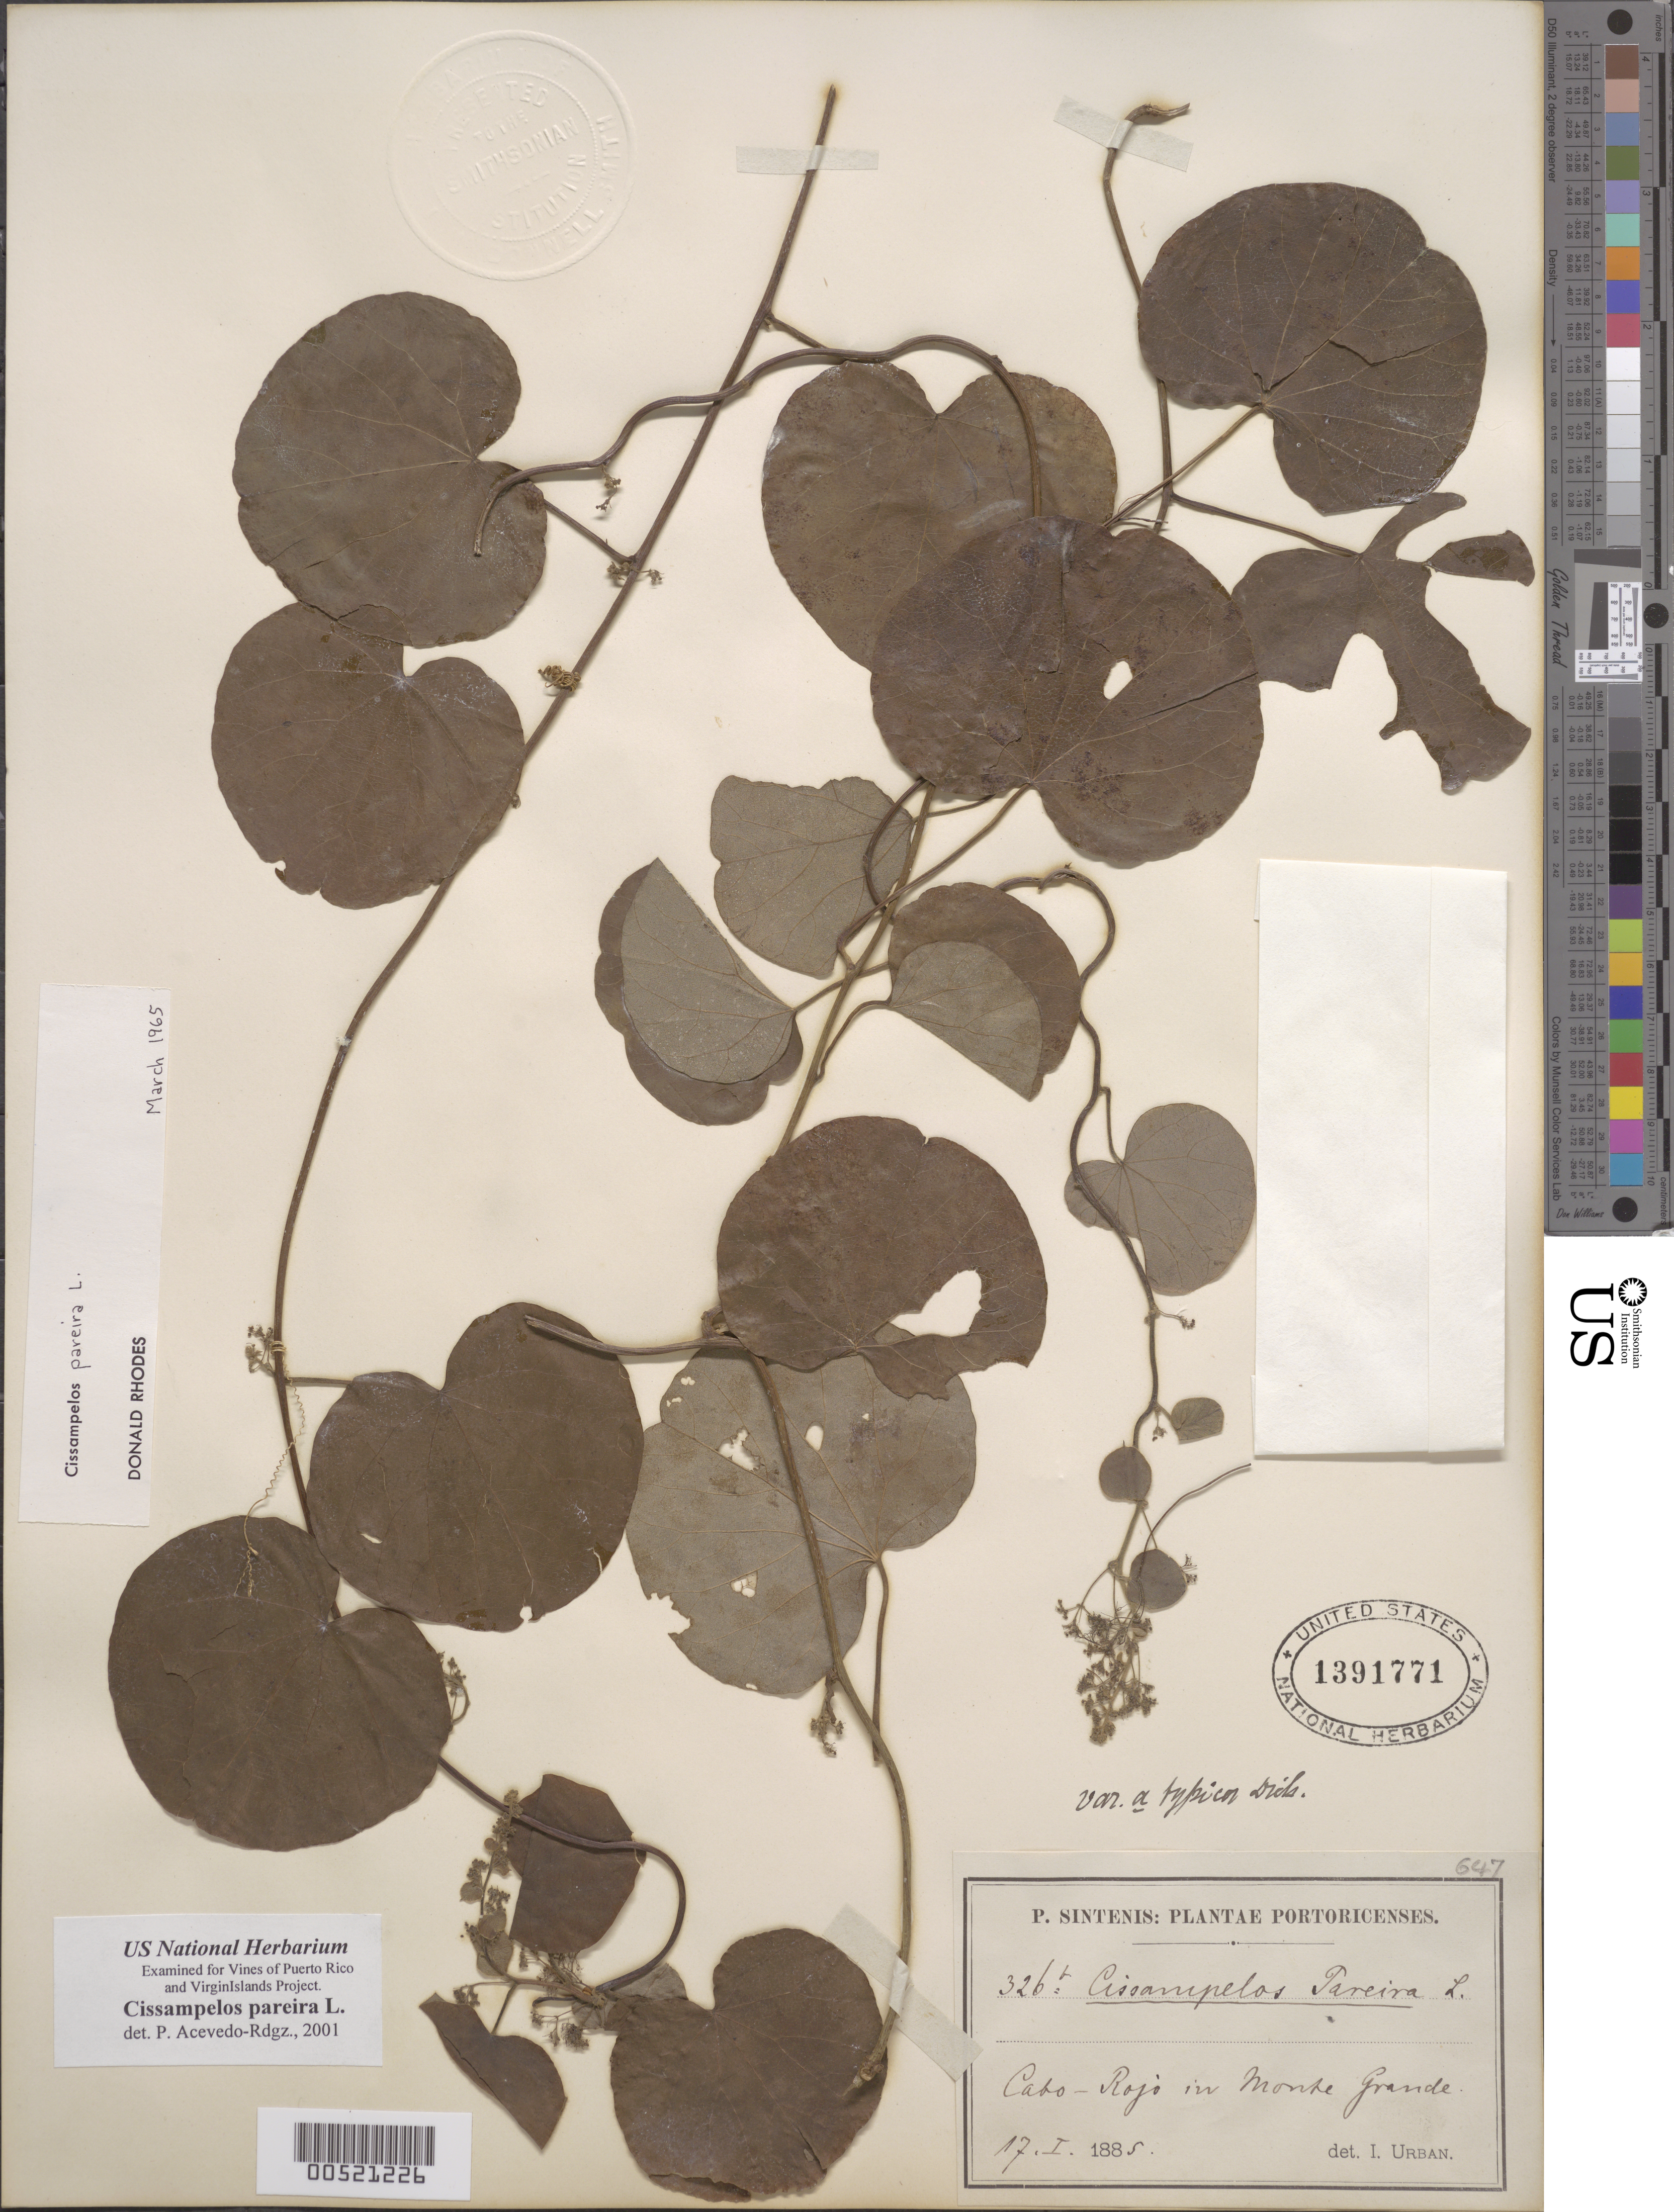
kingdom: Plantae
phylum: Tracheophyta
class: Magnoliopsida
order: Ranunculales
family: Menispermaceae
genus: Cissampelos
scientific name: Cissampelos pareira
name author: L.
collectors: P. Sintenis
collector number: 326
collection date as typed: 16 Apr 1885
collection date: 1885-04-16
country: Puerto Rico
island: Greater Antilles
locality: Cabo Rojo. In Monte Grande.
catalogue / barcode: US 1391771